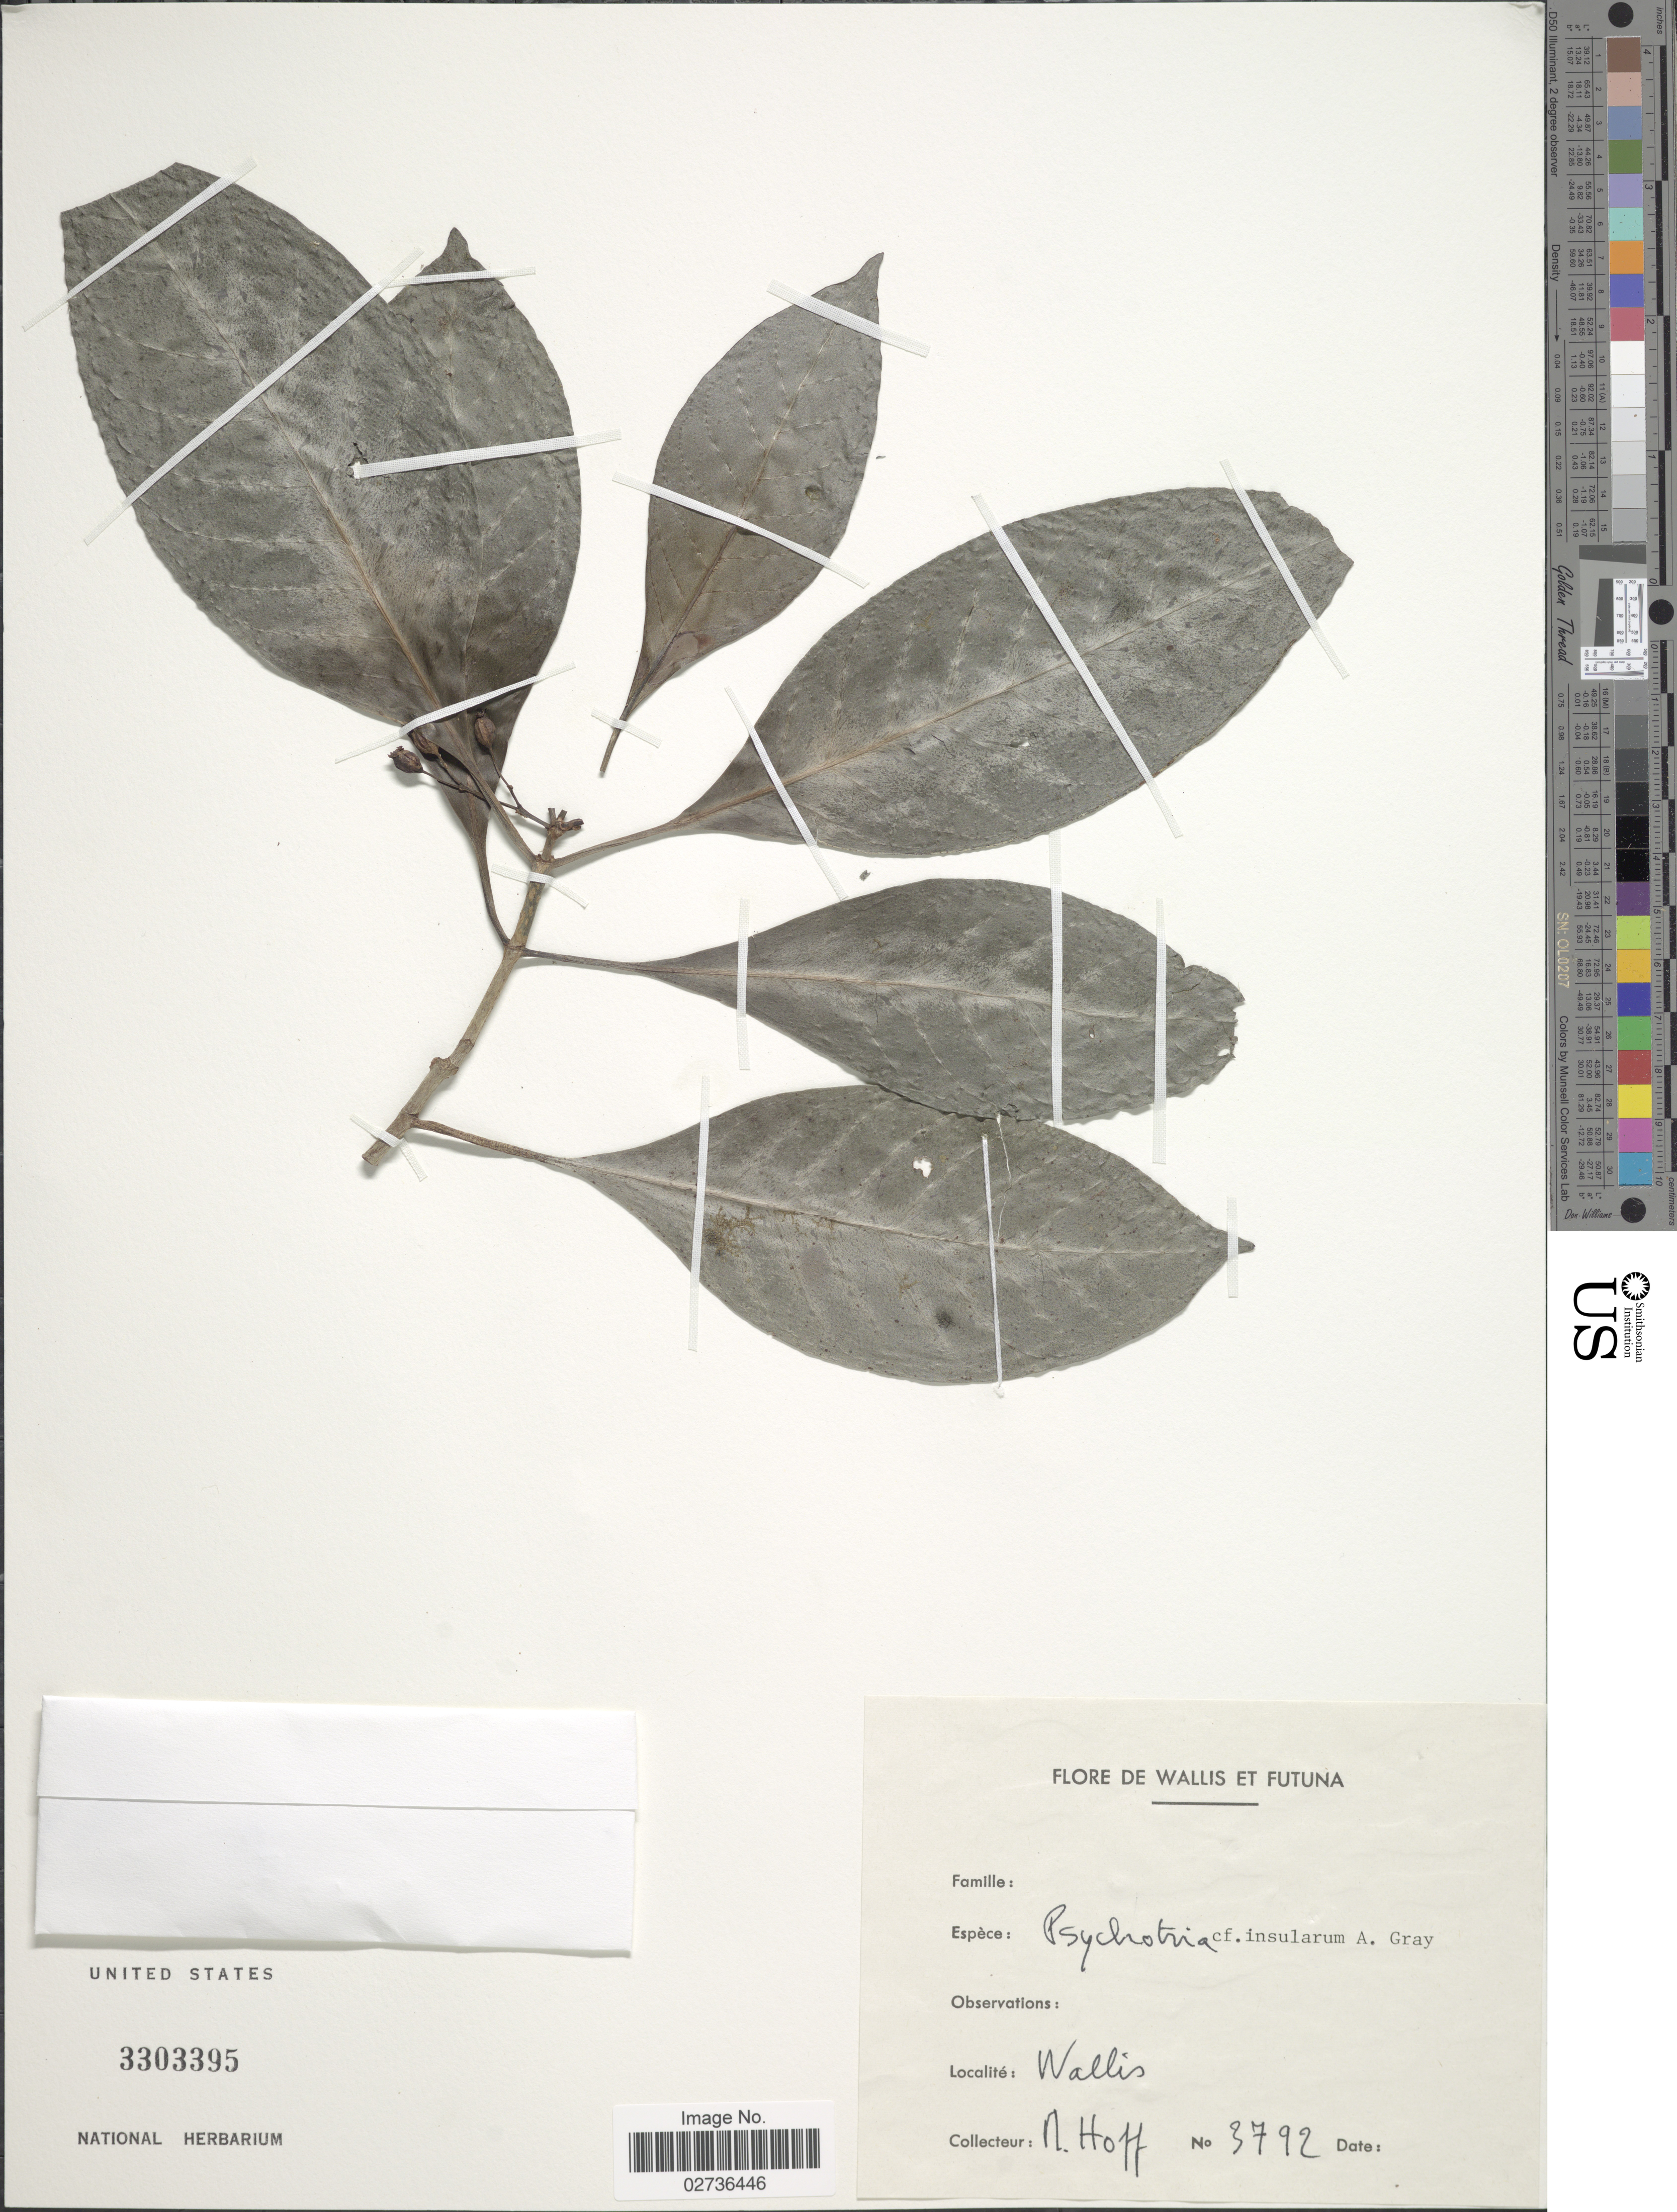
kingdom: Plantae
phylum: Tracheophyta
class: Magnoliopsida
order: Gentianales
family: Rubiaceae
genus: Psychotria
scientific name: Psychotria insularum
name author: A. Gray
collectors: N. Hoff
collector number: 3792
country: Wallis and Futuna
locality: De Wallis et Futuna, Wallis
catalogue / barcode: US 3303395